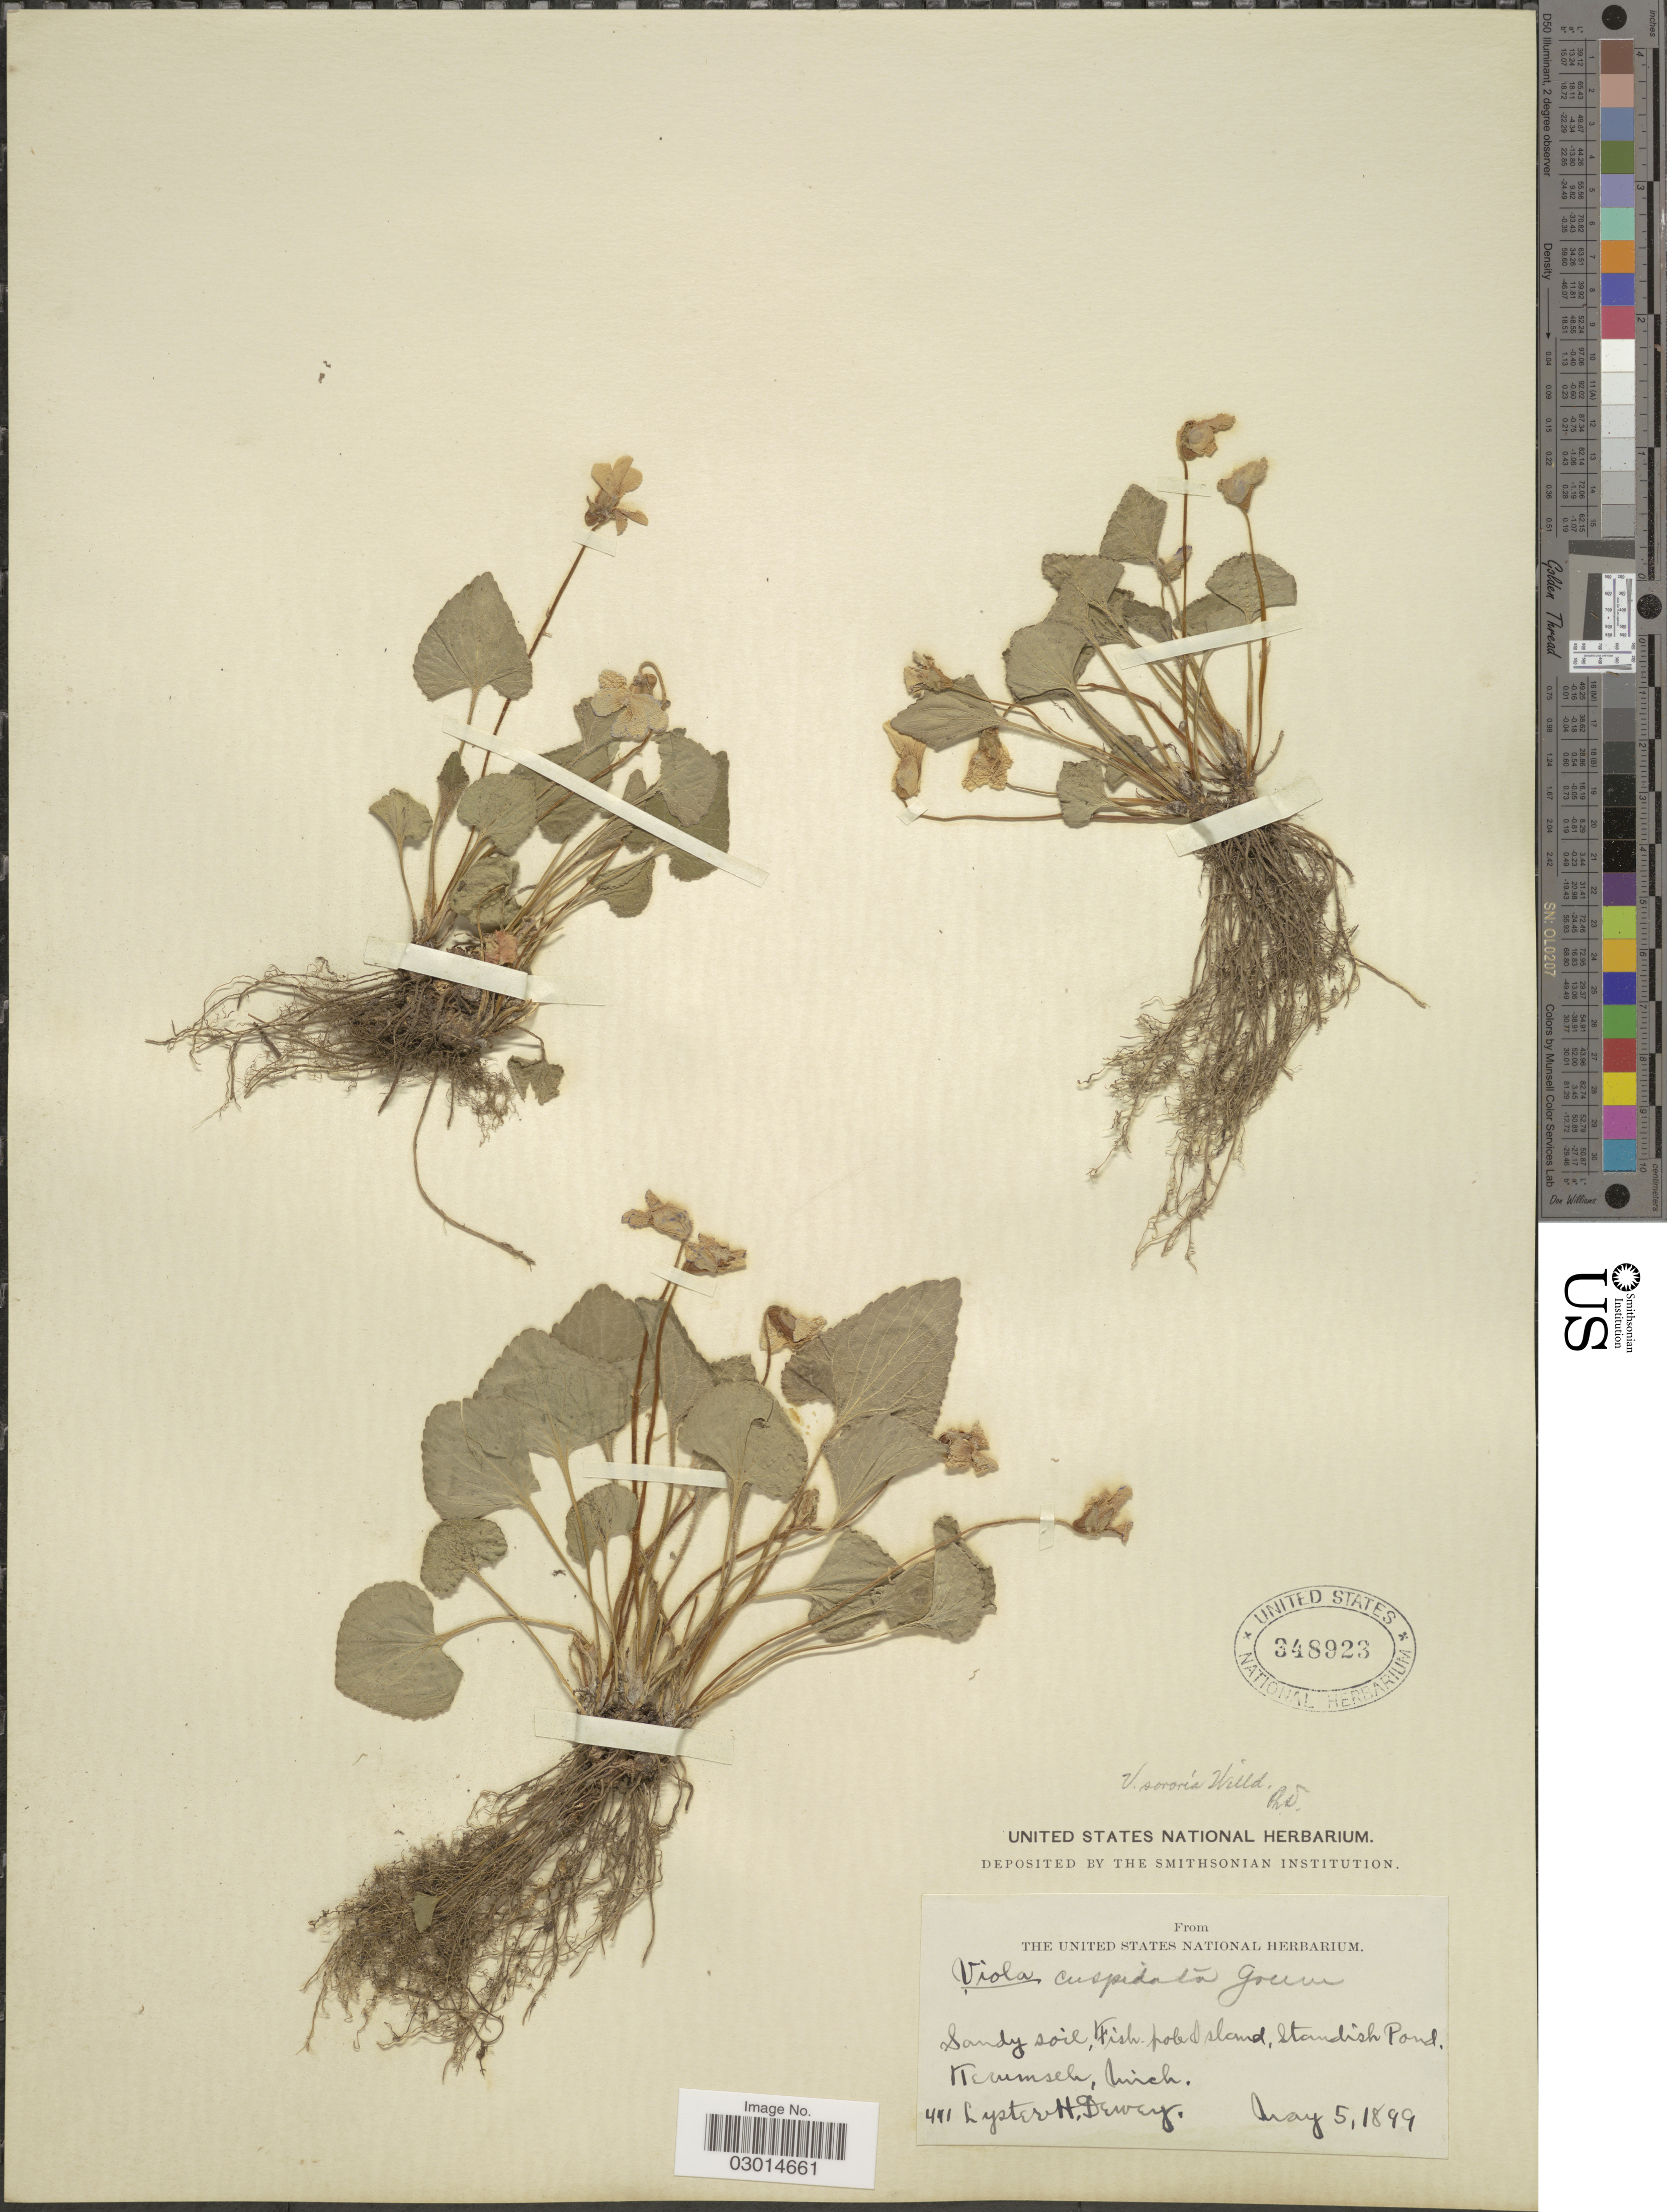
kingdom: Plantae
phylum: Tracheophyta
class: Magnoliopsida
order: Malpighiales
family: Violaceae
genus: Viola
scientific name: Viola cuspidata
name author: Greene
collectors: L. H. Dewey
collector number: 441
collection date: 1899-05-05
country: United States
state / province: Michigan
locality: Fish pole Island, Standish Pond.Tecumseh.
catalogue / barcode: US 348923